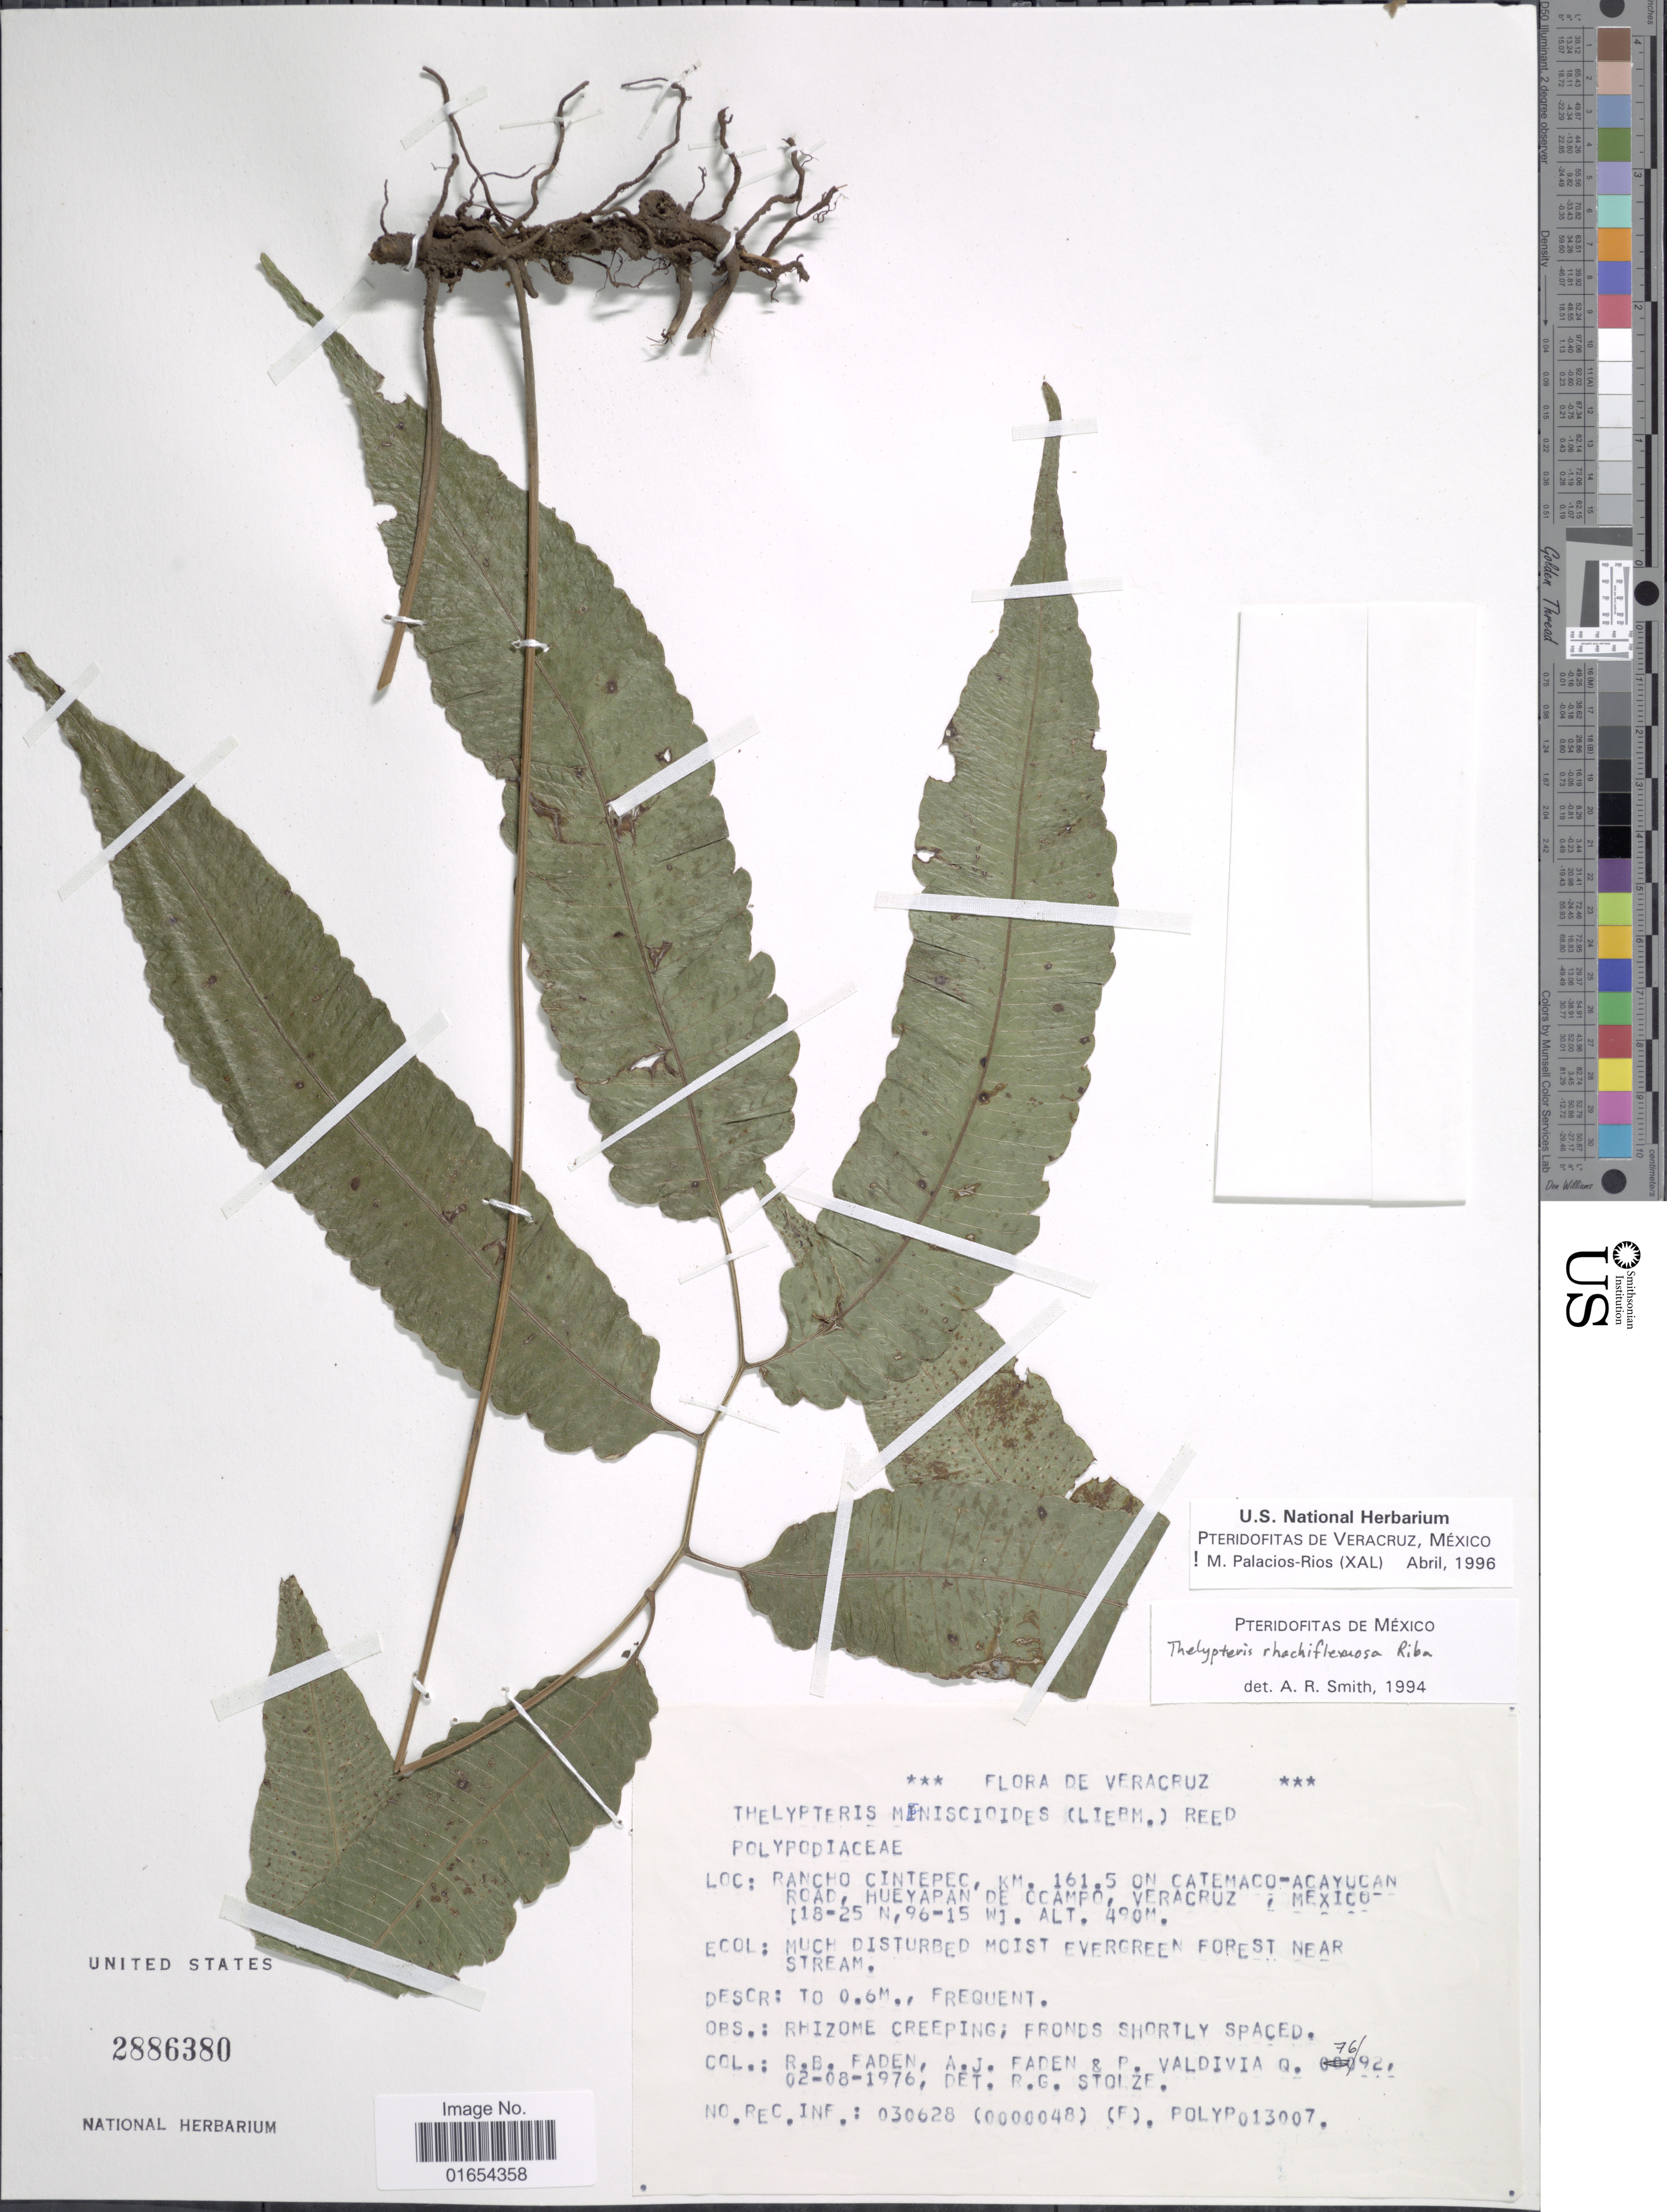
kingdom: Plantae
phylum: Tracheophyta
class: Polypodiopsida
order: Polypodiales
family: Thelypteridaceae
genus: Goniopteris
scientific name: Goniopteris rhachiflexuosa (Riba) comb. nov., ined 2015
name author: (Riba)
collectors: R. B. Faden, A. J. Faden & P. Valdiva Q.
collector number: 76/92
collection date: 1976-08-02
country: Mexico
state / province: Veracruz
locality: Rancho Cintepec, km. 161.5 on Catemaco-Acayucan Road, Hueyapan de Ocampo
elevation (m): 490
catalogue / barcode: US 2886380